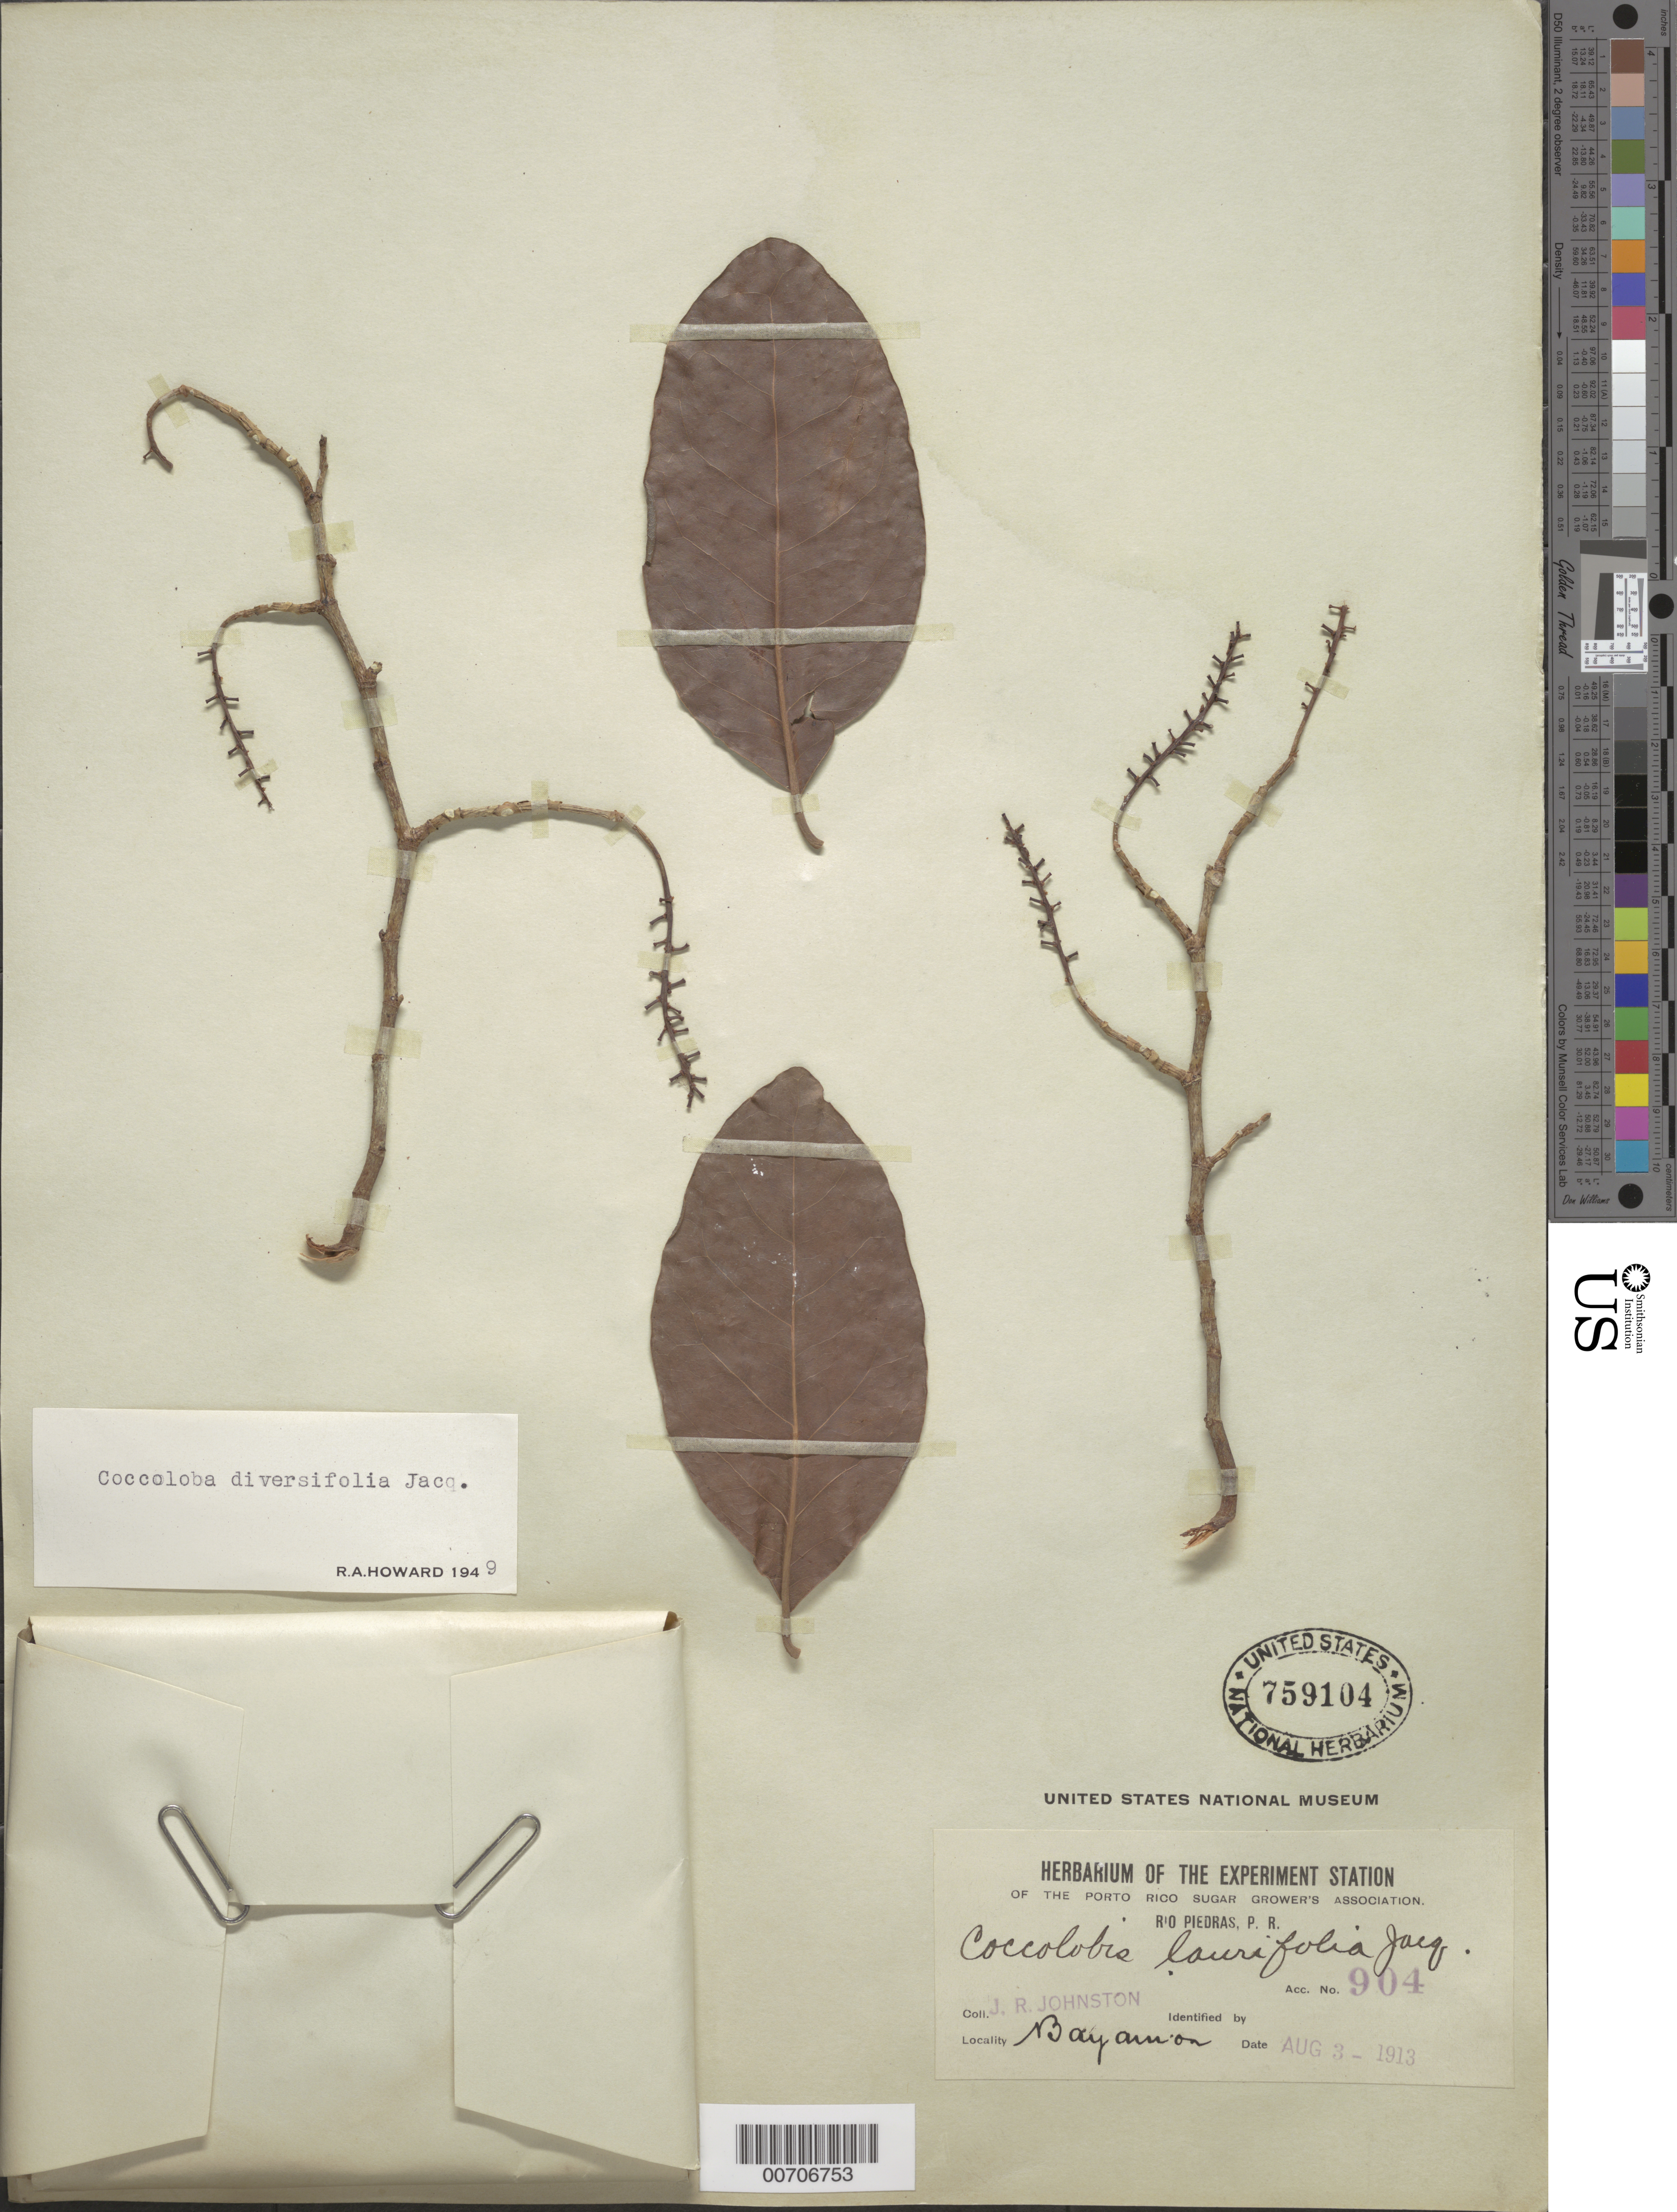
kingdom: Plantae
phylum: Tracheophyta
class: Magnoliopsida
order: Caryophyllales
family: Polygonaceae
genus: Coccoloba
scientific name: Coccoloba diversifolia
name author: Jacq.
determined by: Howard, R. A.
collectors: J. Johnston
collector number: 904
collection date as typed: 03 Aug 1913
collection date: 1913-08-03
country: Puerto Rico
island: Greater Antilles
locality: Bayamon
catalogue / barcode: US 759104